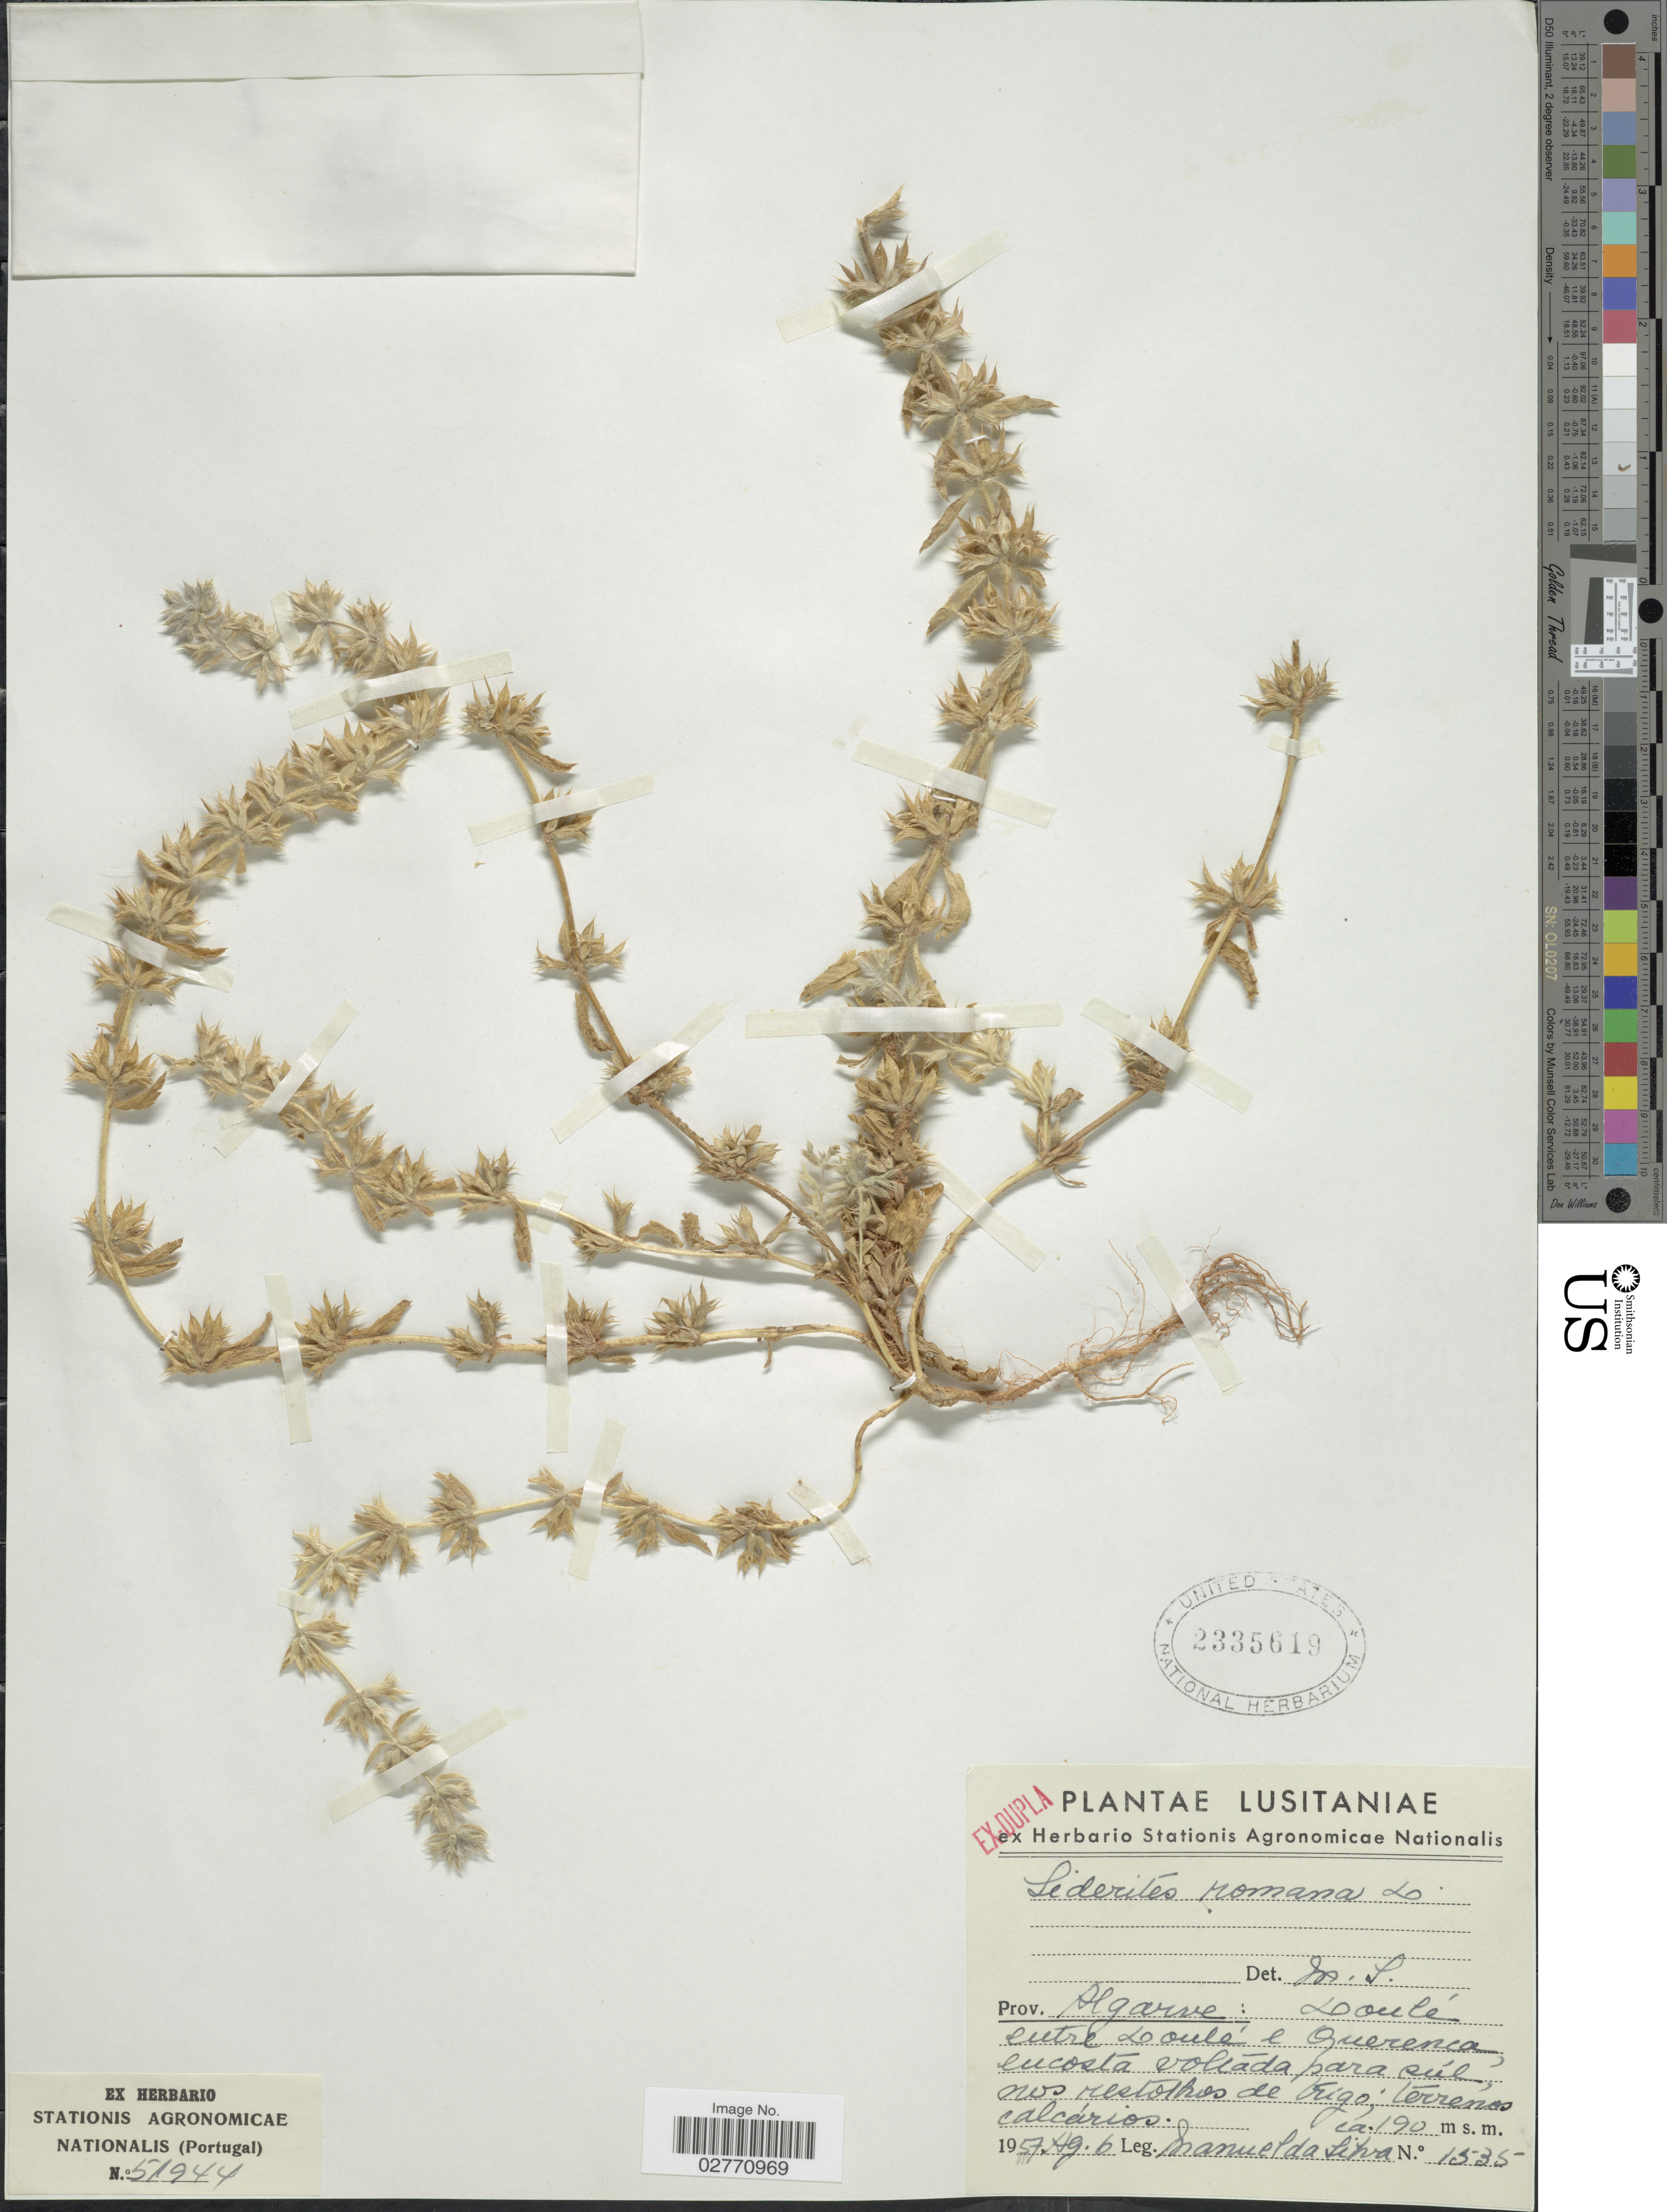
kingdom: Plantae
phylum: Tracheophyta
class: Magnoliopsida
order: Lamiales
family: Lamiaceae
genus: Sideritis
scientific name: Sideritis romana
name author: L.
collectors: M. Silva da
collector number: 1535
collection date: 1957-08-06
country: Portugal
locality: Lusitaniae. Prov. Algarve: Loulé entre Loulé e Querenca encosta voliáda para súl, nos restohos de Krigo; terrenos calcários.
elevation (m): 190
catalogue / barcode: US 2335619